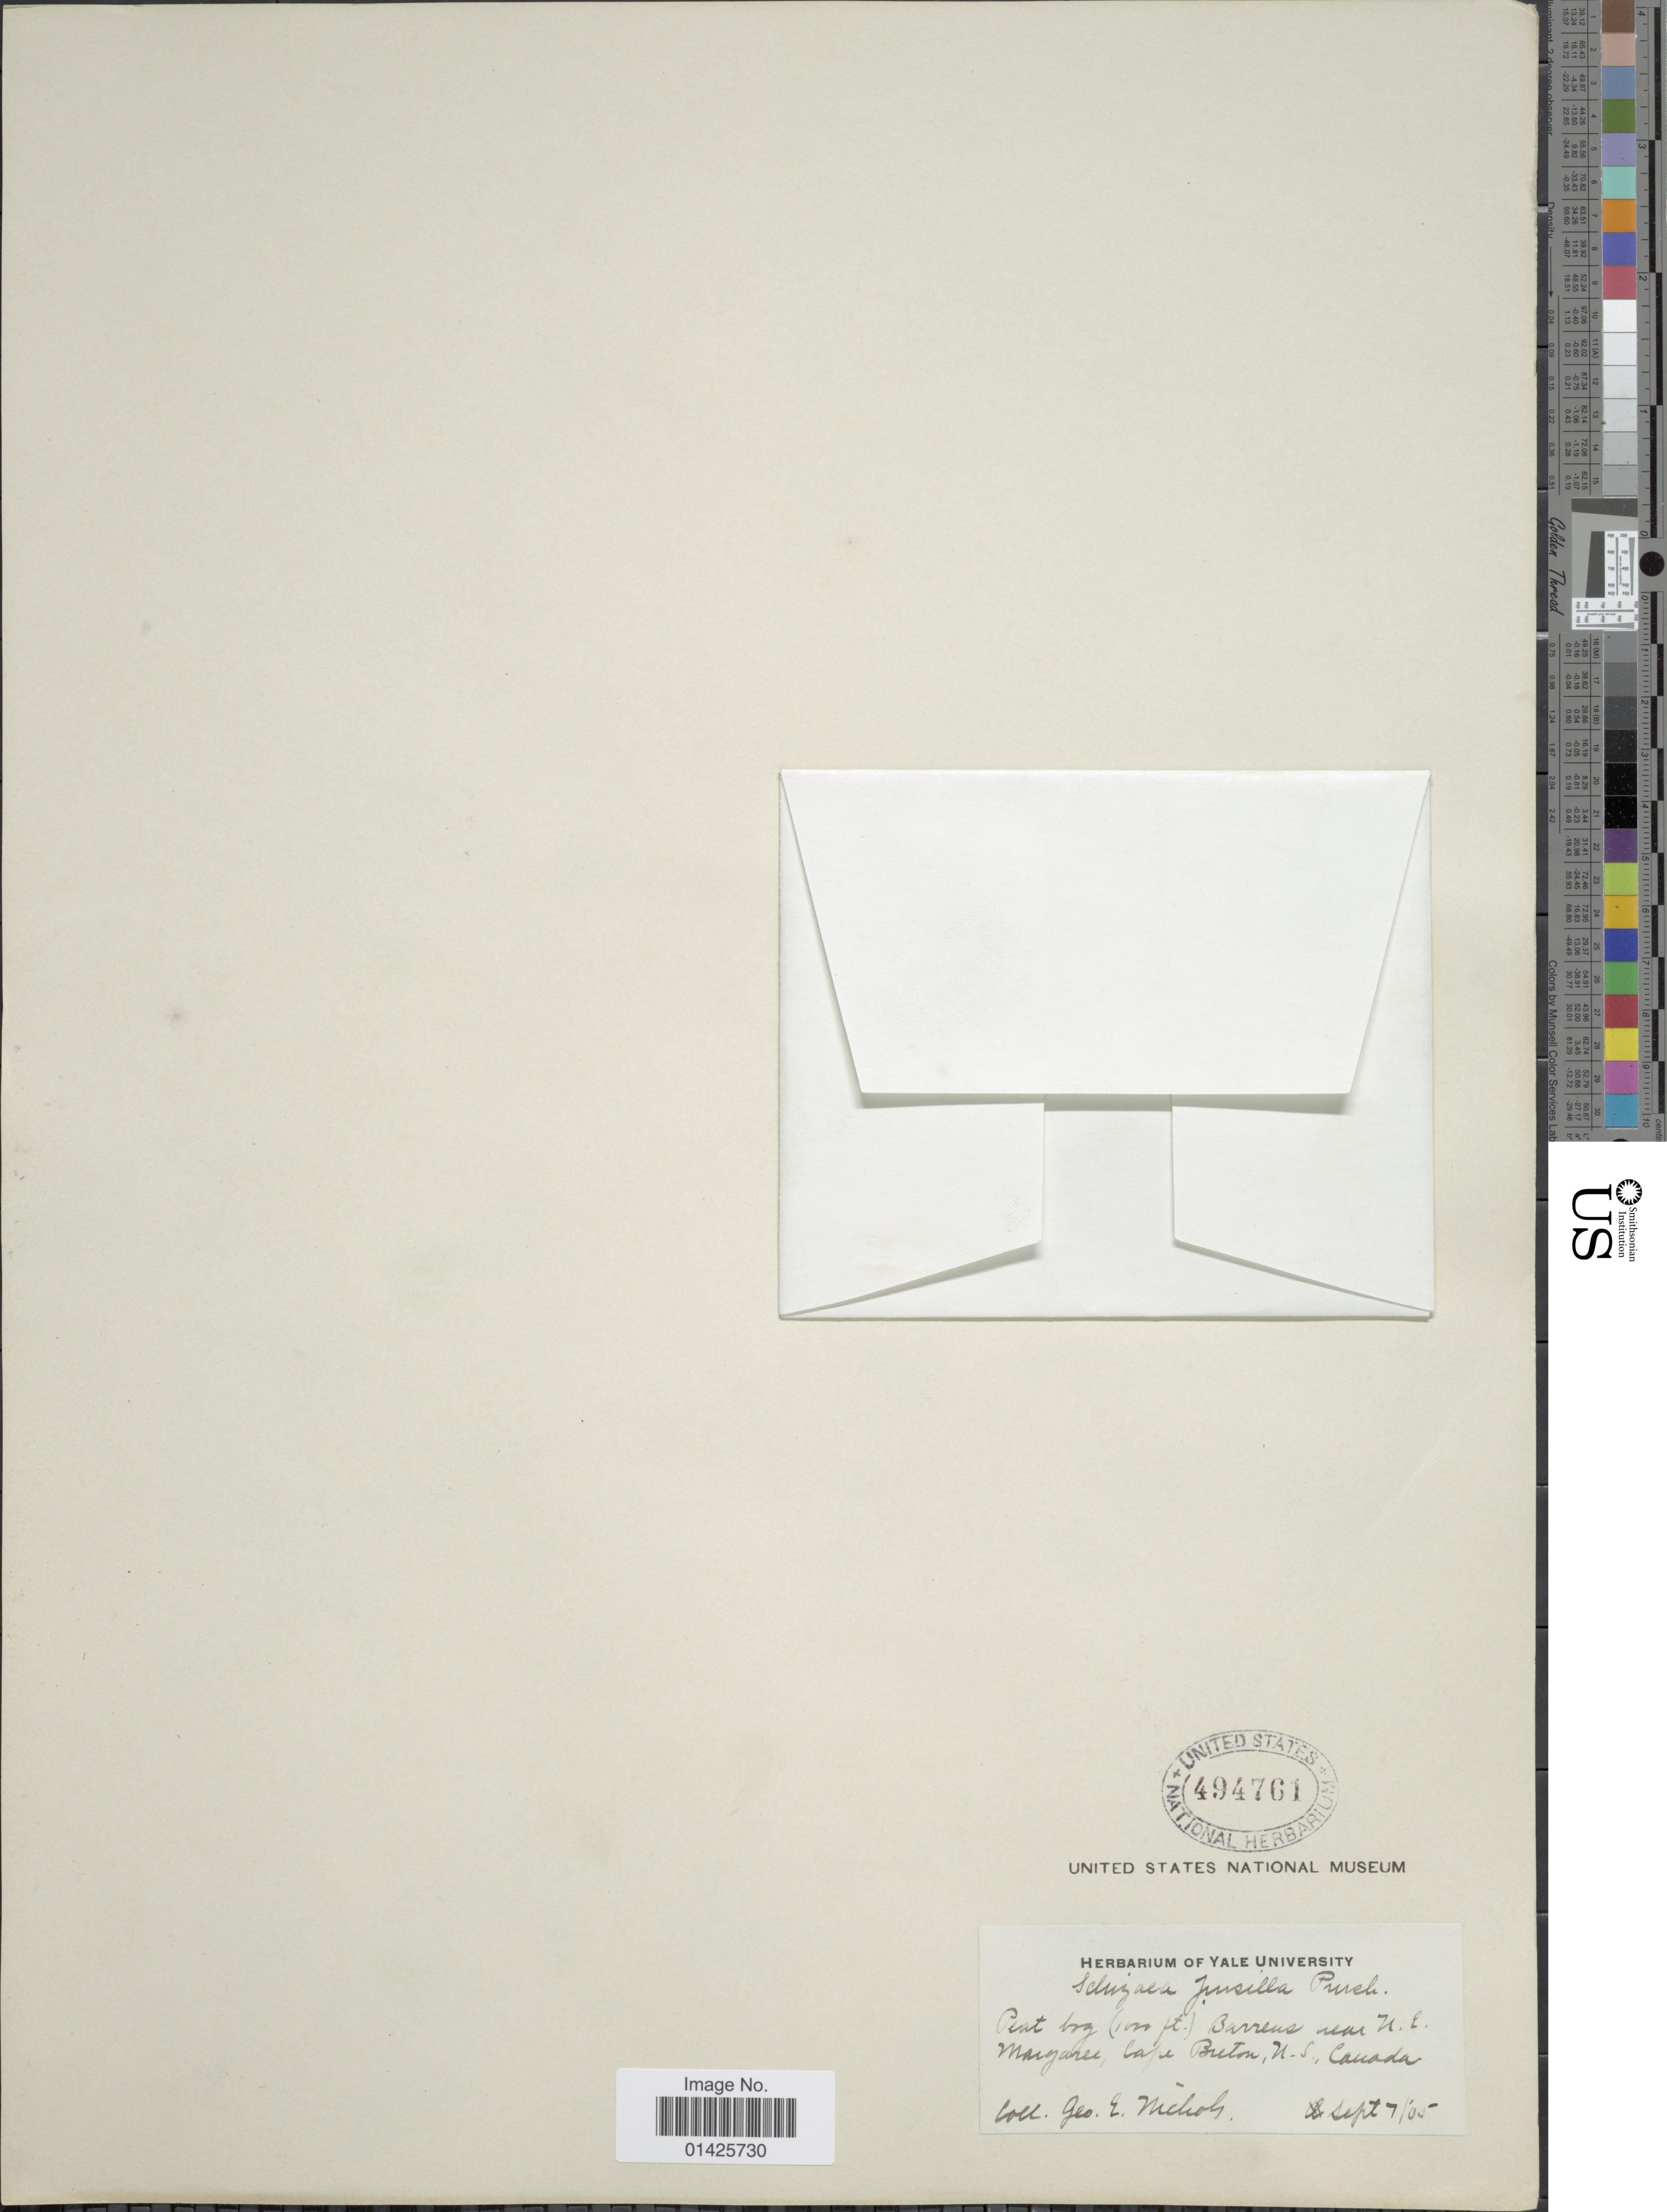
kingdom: Plantae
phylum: Tracheophyta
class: Polypodiopsida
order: Schizaeales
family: Schizaeaceae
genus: Schizaea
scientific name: Schizaea pusilla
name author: Pursh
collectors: G. E. Nichols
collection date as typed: Transcribed d/m/y: 7/9/5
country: Canada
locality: Peat bog, Barrens near N.E. Margaree, Cape Breton, N.S.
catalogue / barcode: US 494761